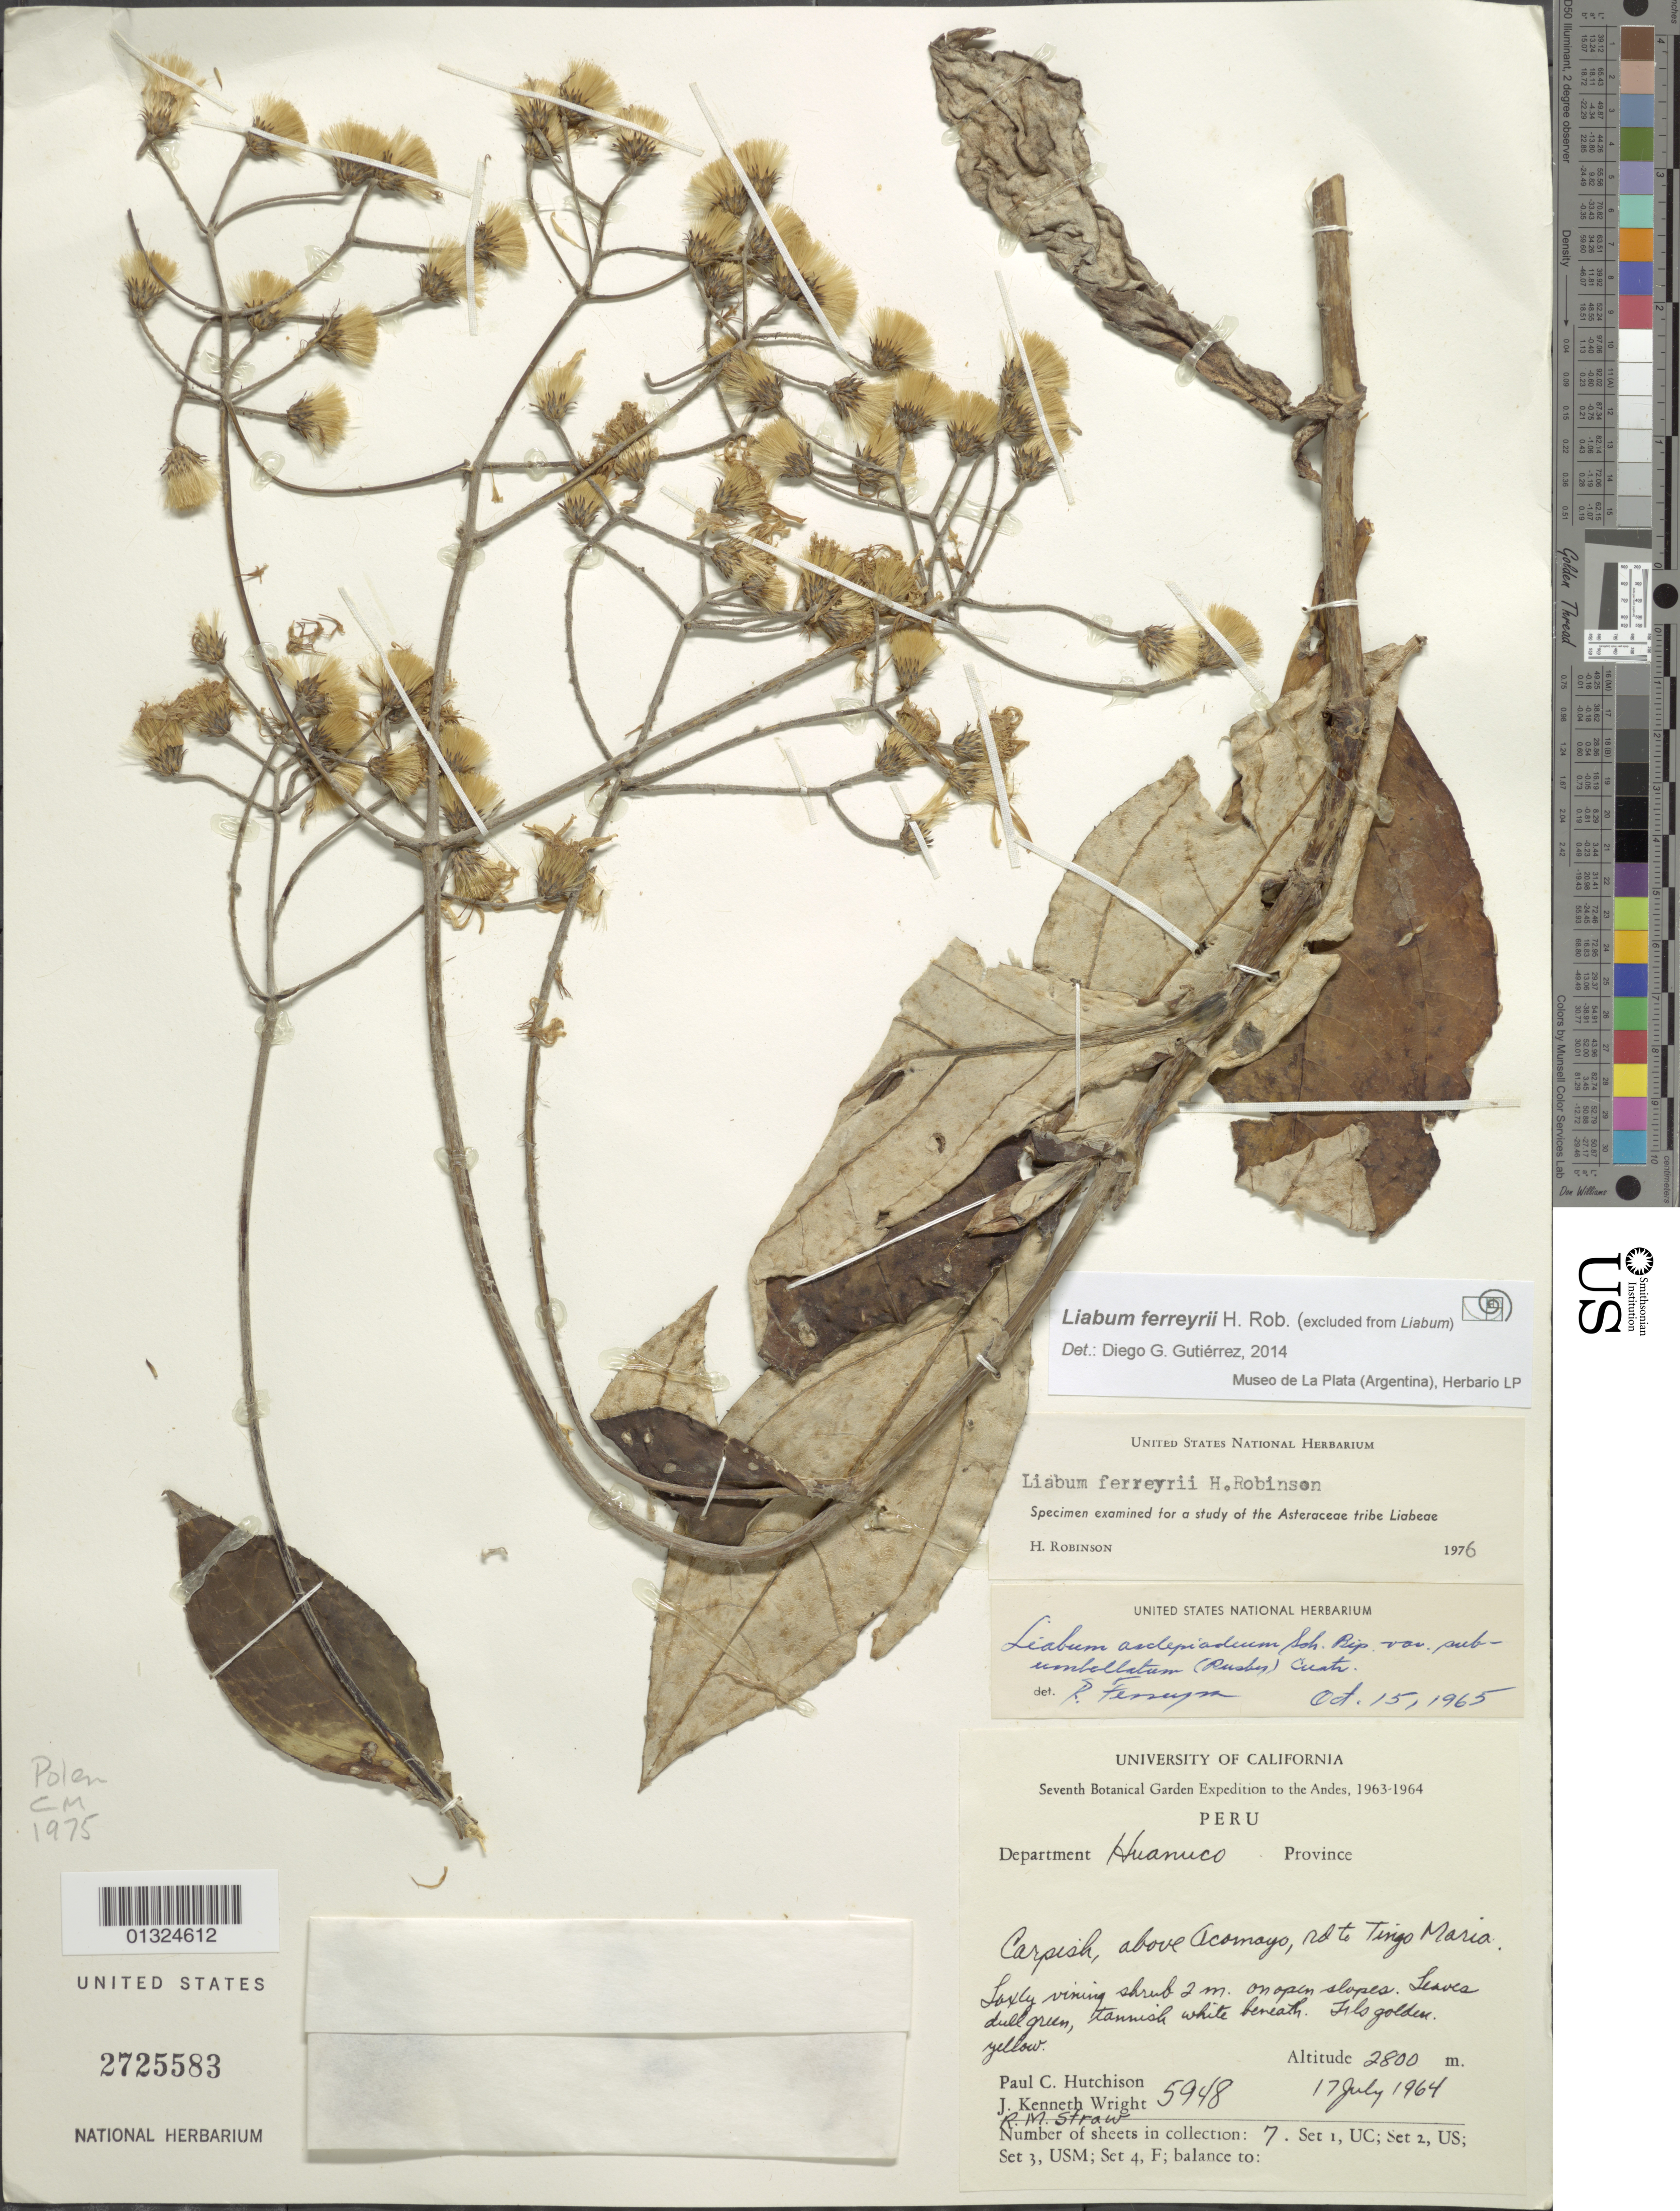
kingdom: Plantae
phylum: Tracheophyta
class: Magnoliopsida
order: Asterales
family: Asteraceae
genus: Liabum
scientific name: Liabum ferreyrae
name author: H. Rob.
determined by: Gutierrez, D. G.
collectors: P. C. Hutchison, J. K. Wright & R. M. Straw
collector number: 5948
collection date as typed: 17 July 1964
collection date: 1964-07-17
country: Peru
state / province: Huánuco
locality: Carpish above Acomayo, road to Tingo Maria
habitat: On open slopes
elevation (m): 2800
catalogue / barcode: US 2725583